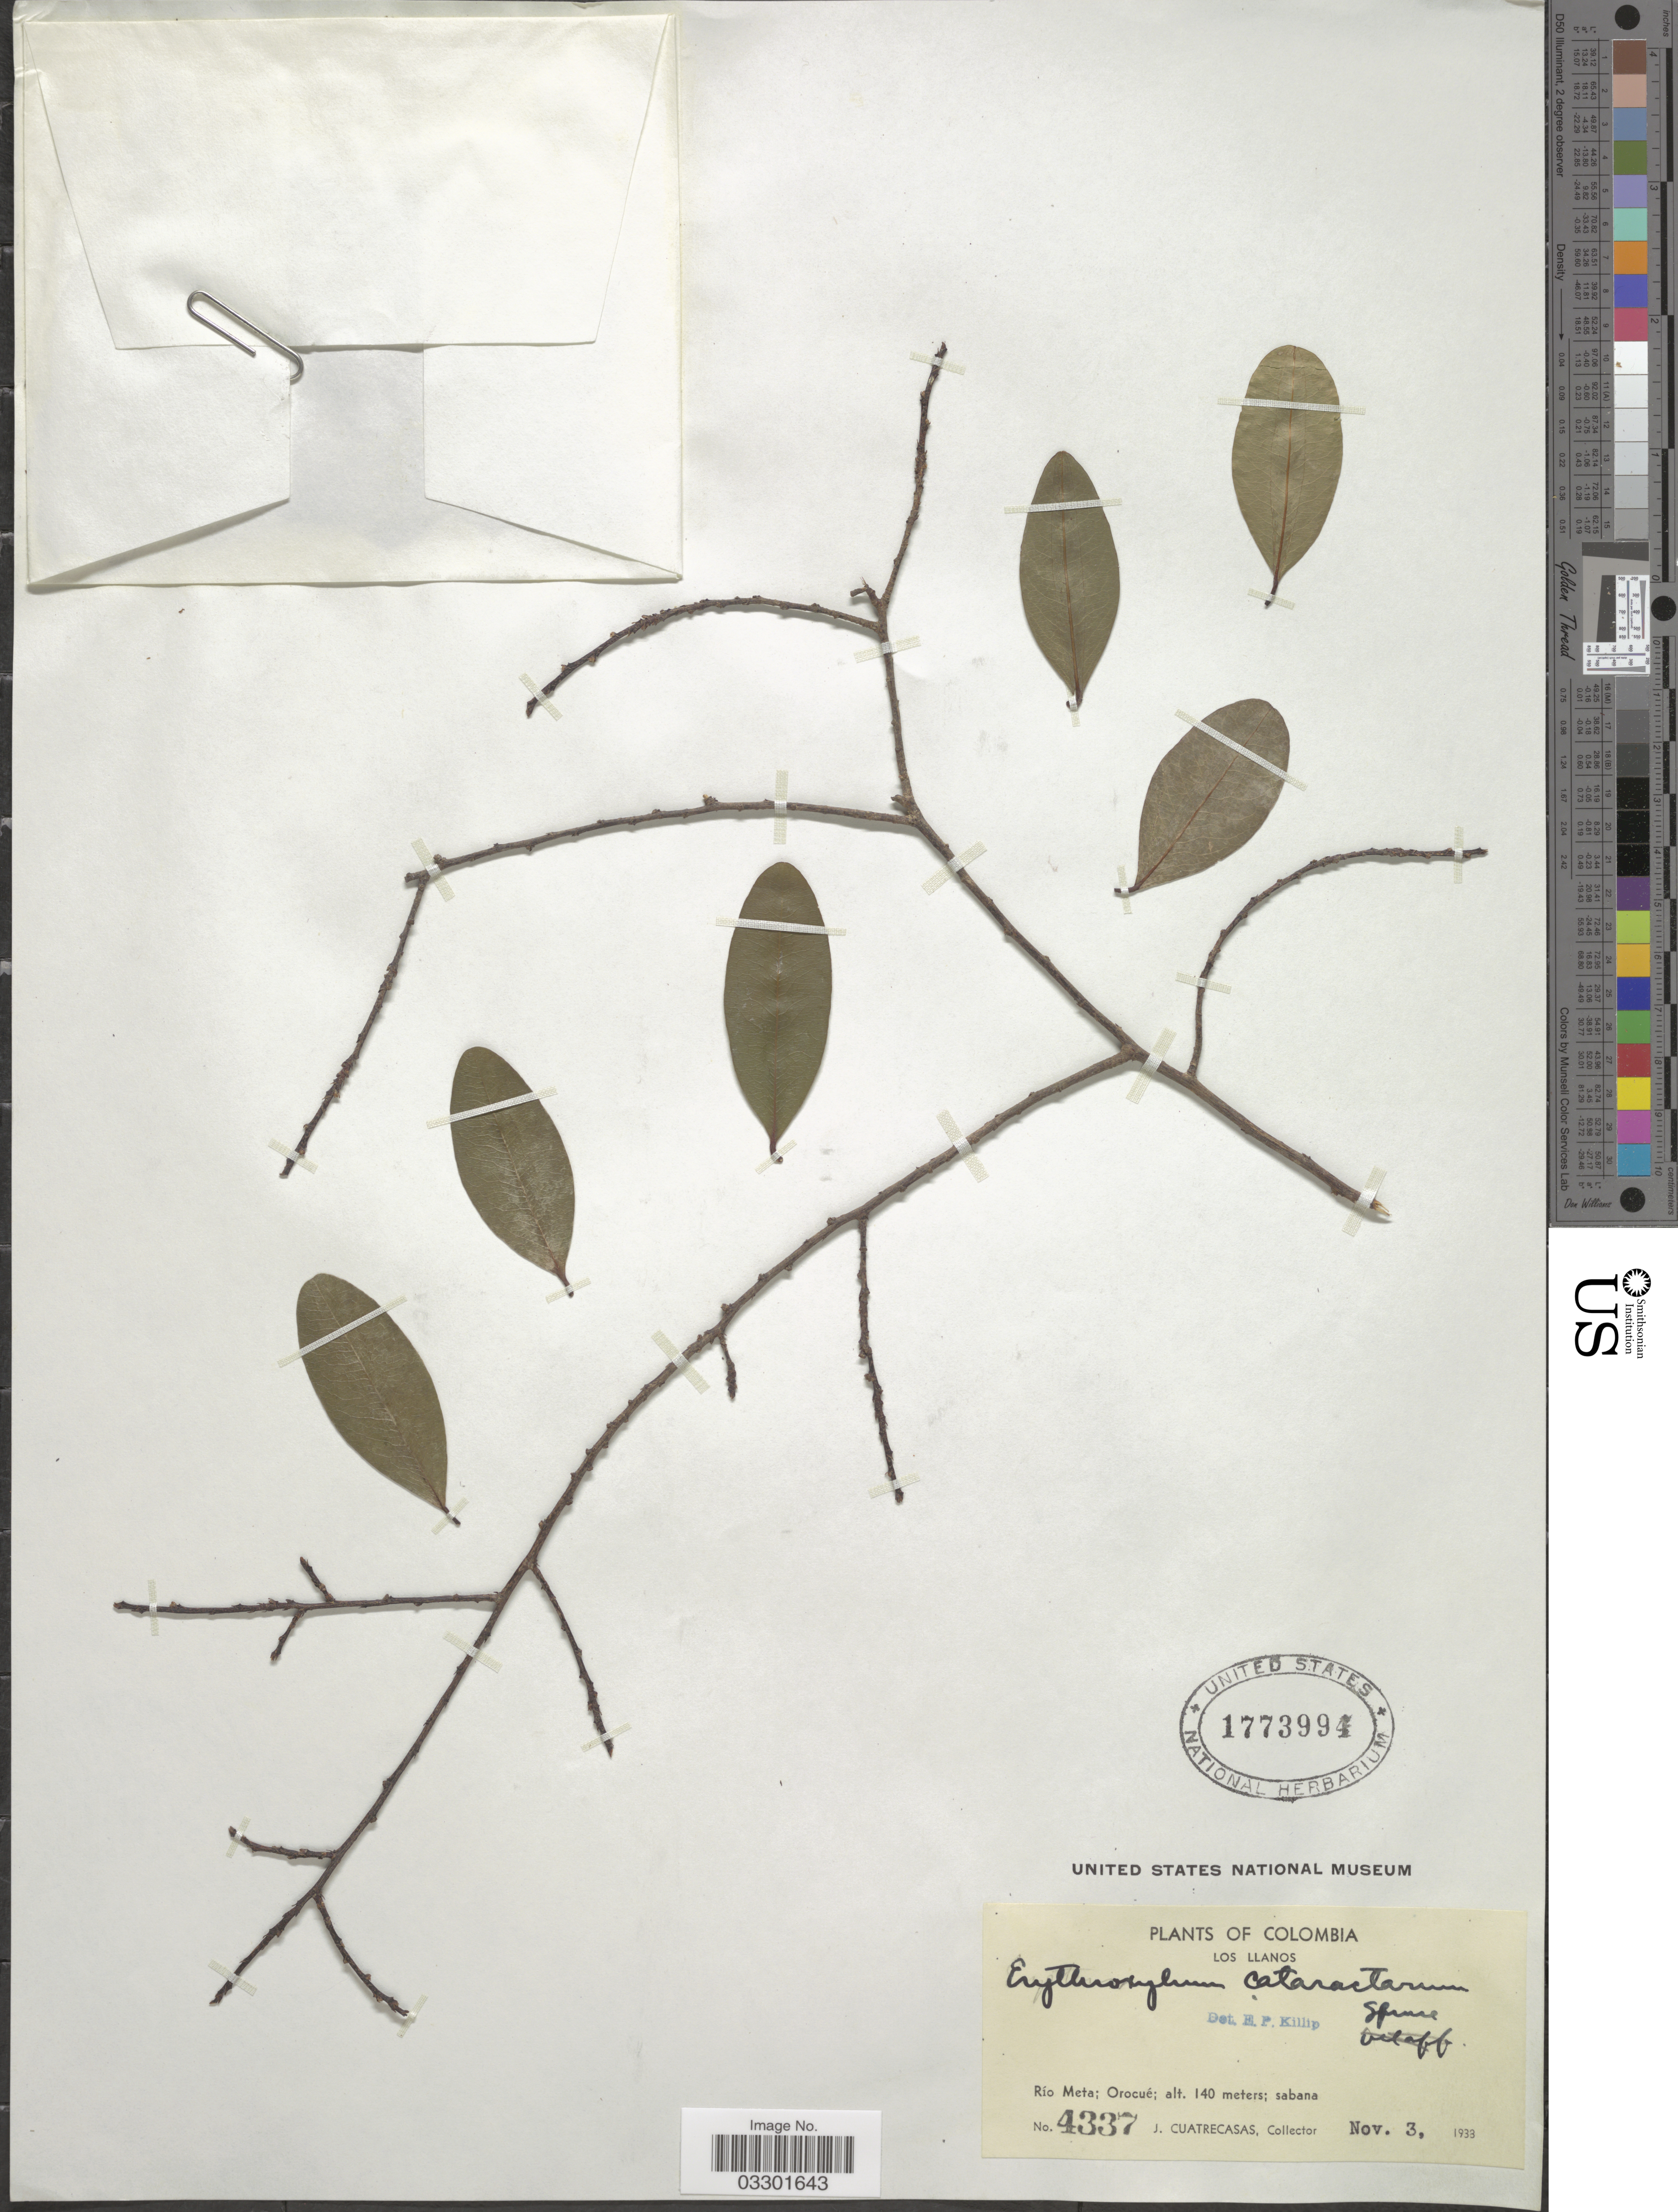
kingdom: Plantae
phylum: Tracheophyta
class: Magnoliopsida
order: Malpighiales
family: Erythroxylaceae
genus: Erythroxylum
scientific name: Erythroxylum cataractarum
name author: Spruce ex Peyr.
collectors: J. Cuatrecasas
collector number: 4337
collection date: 1933-11-03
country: Colombia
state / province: Meta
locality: Los LLanos. Río Meta; Oroqué.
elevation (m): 140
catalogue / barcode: US 1773994